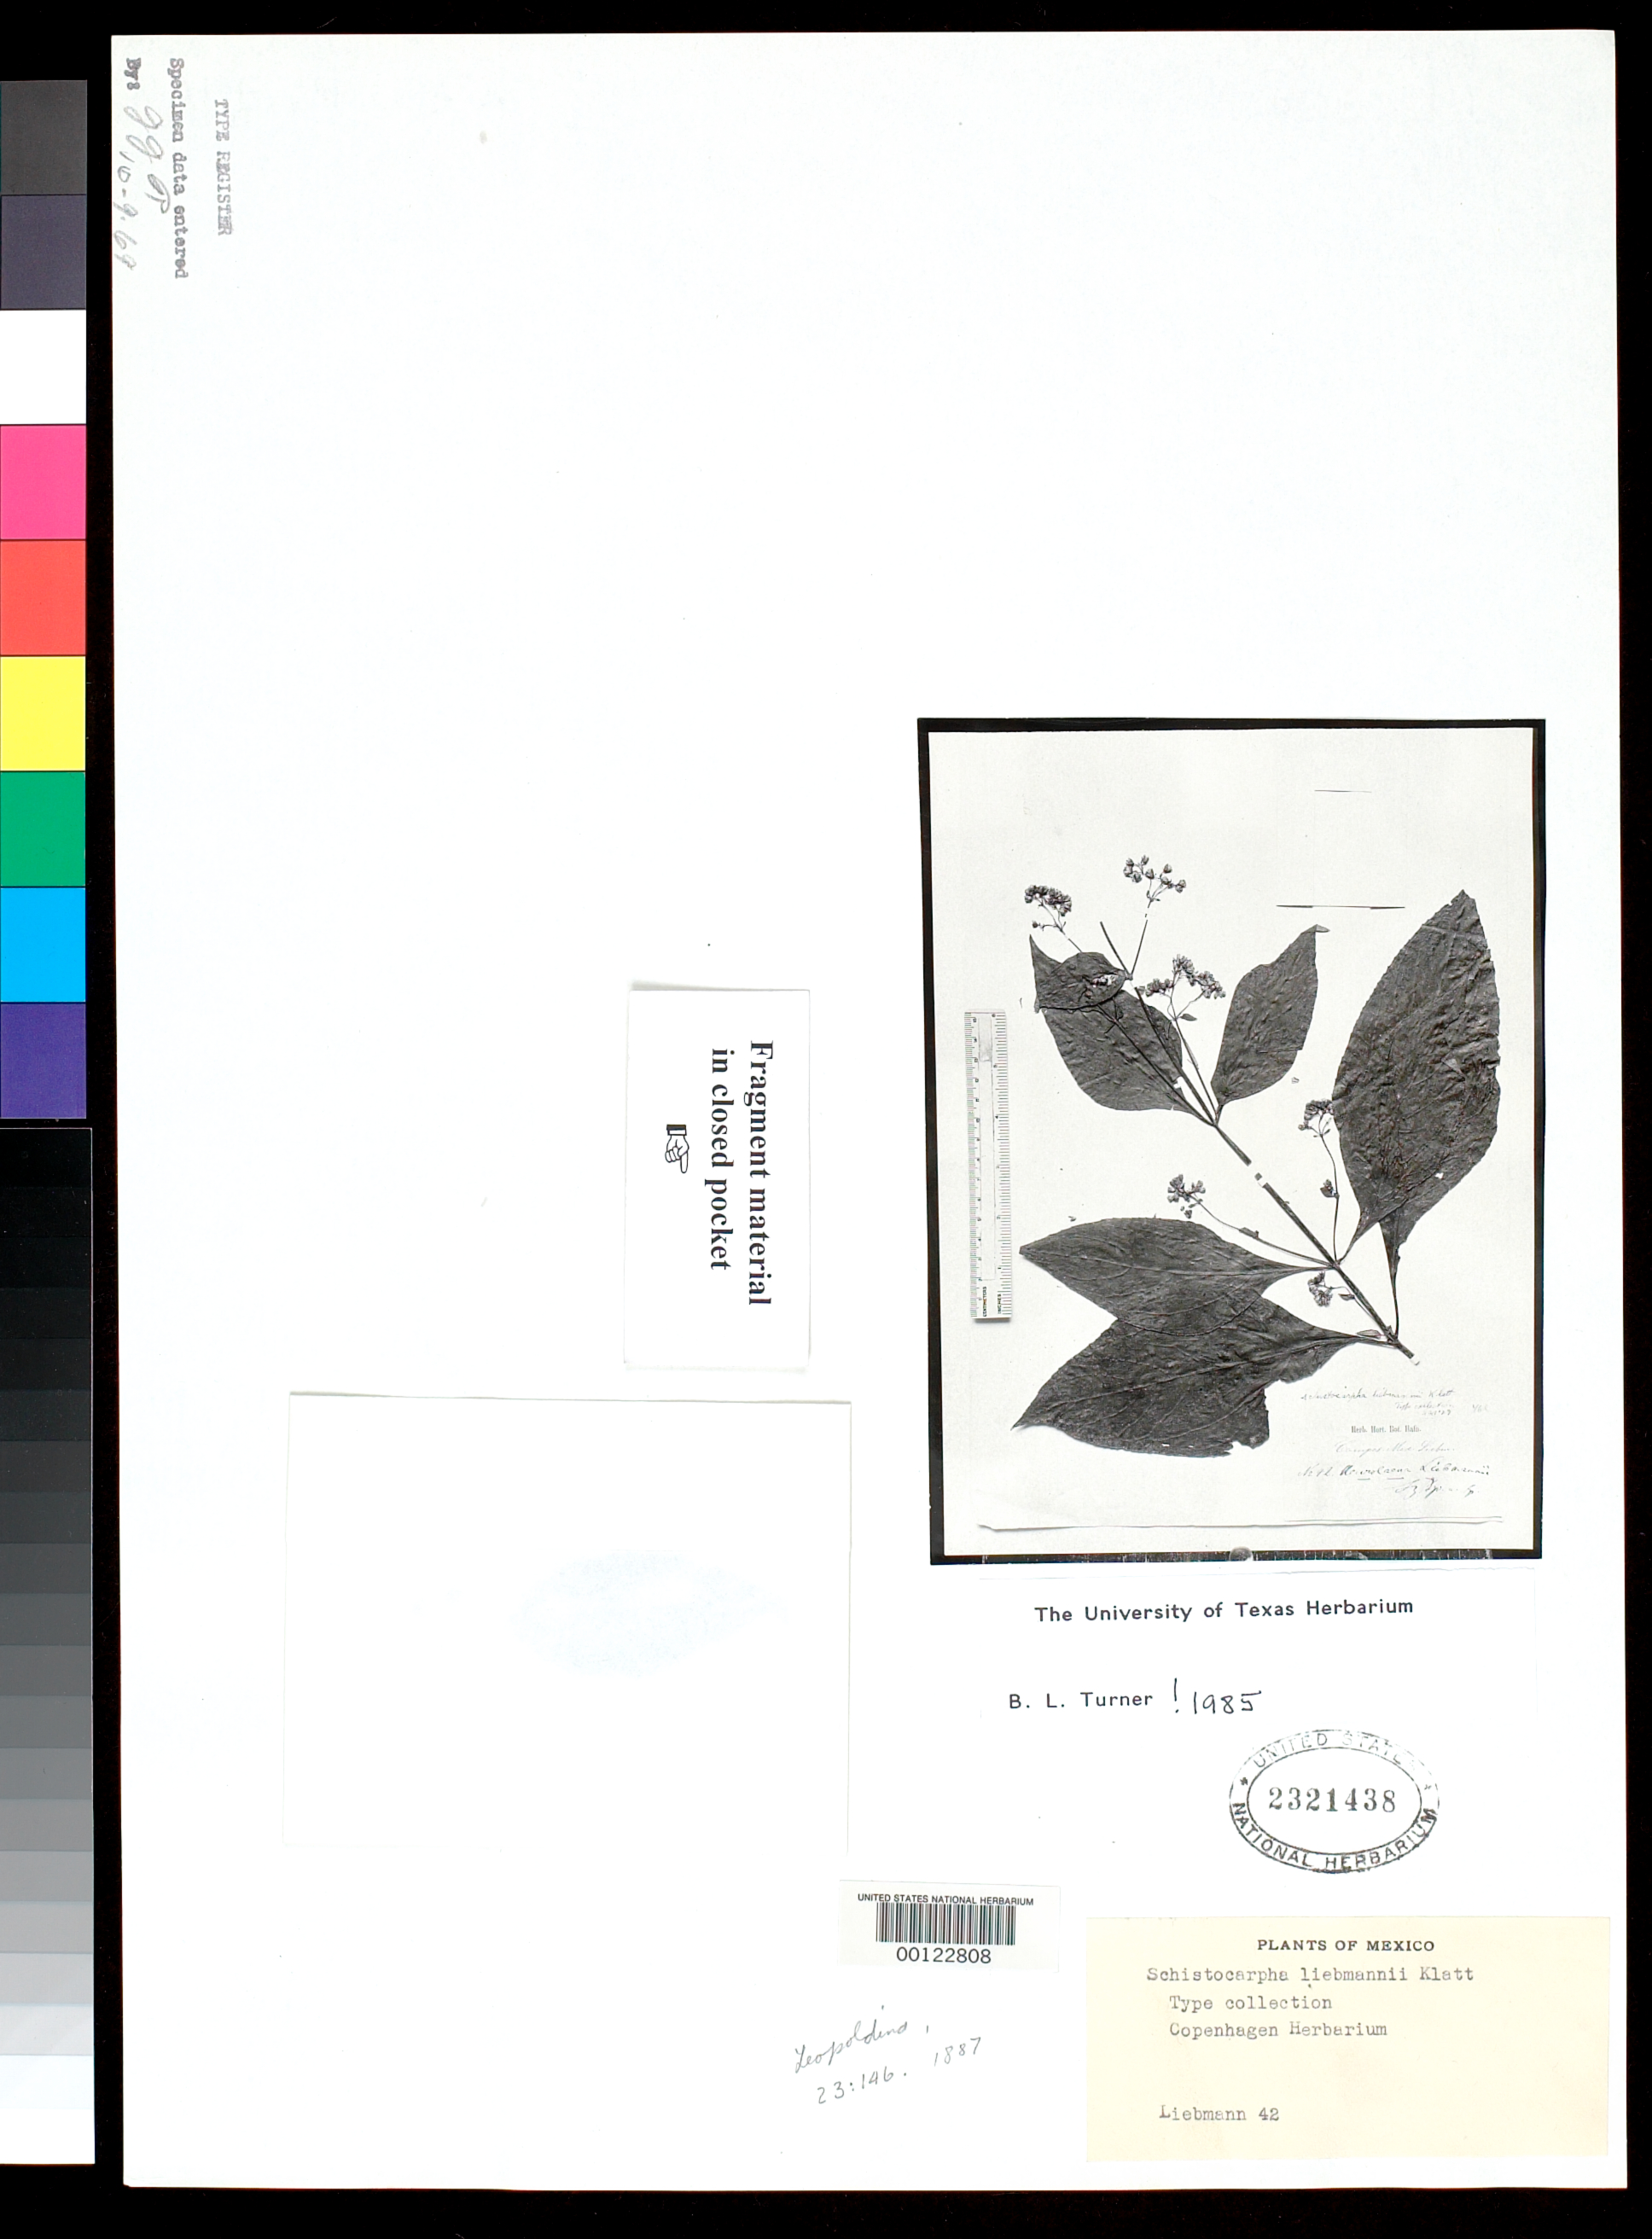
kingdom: Plantae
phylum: Tracheophyta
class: Magnoliopsida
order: Asterales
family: Asteraceae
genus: Schistocarpha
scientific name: Schistocarpha liebmannii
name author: Klatt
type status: Type Fragment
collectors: F. M. Liebmann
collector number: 42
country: Mexico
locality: E of Monserrat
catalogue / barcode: US 2321438